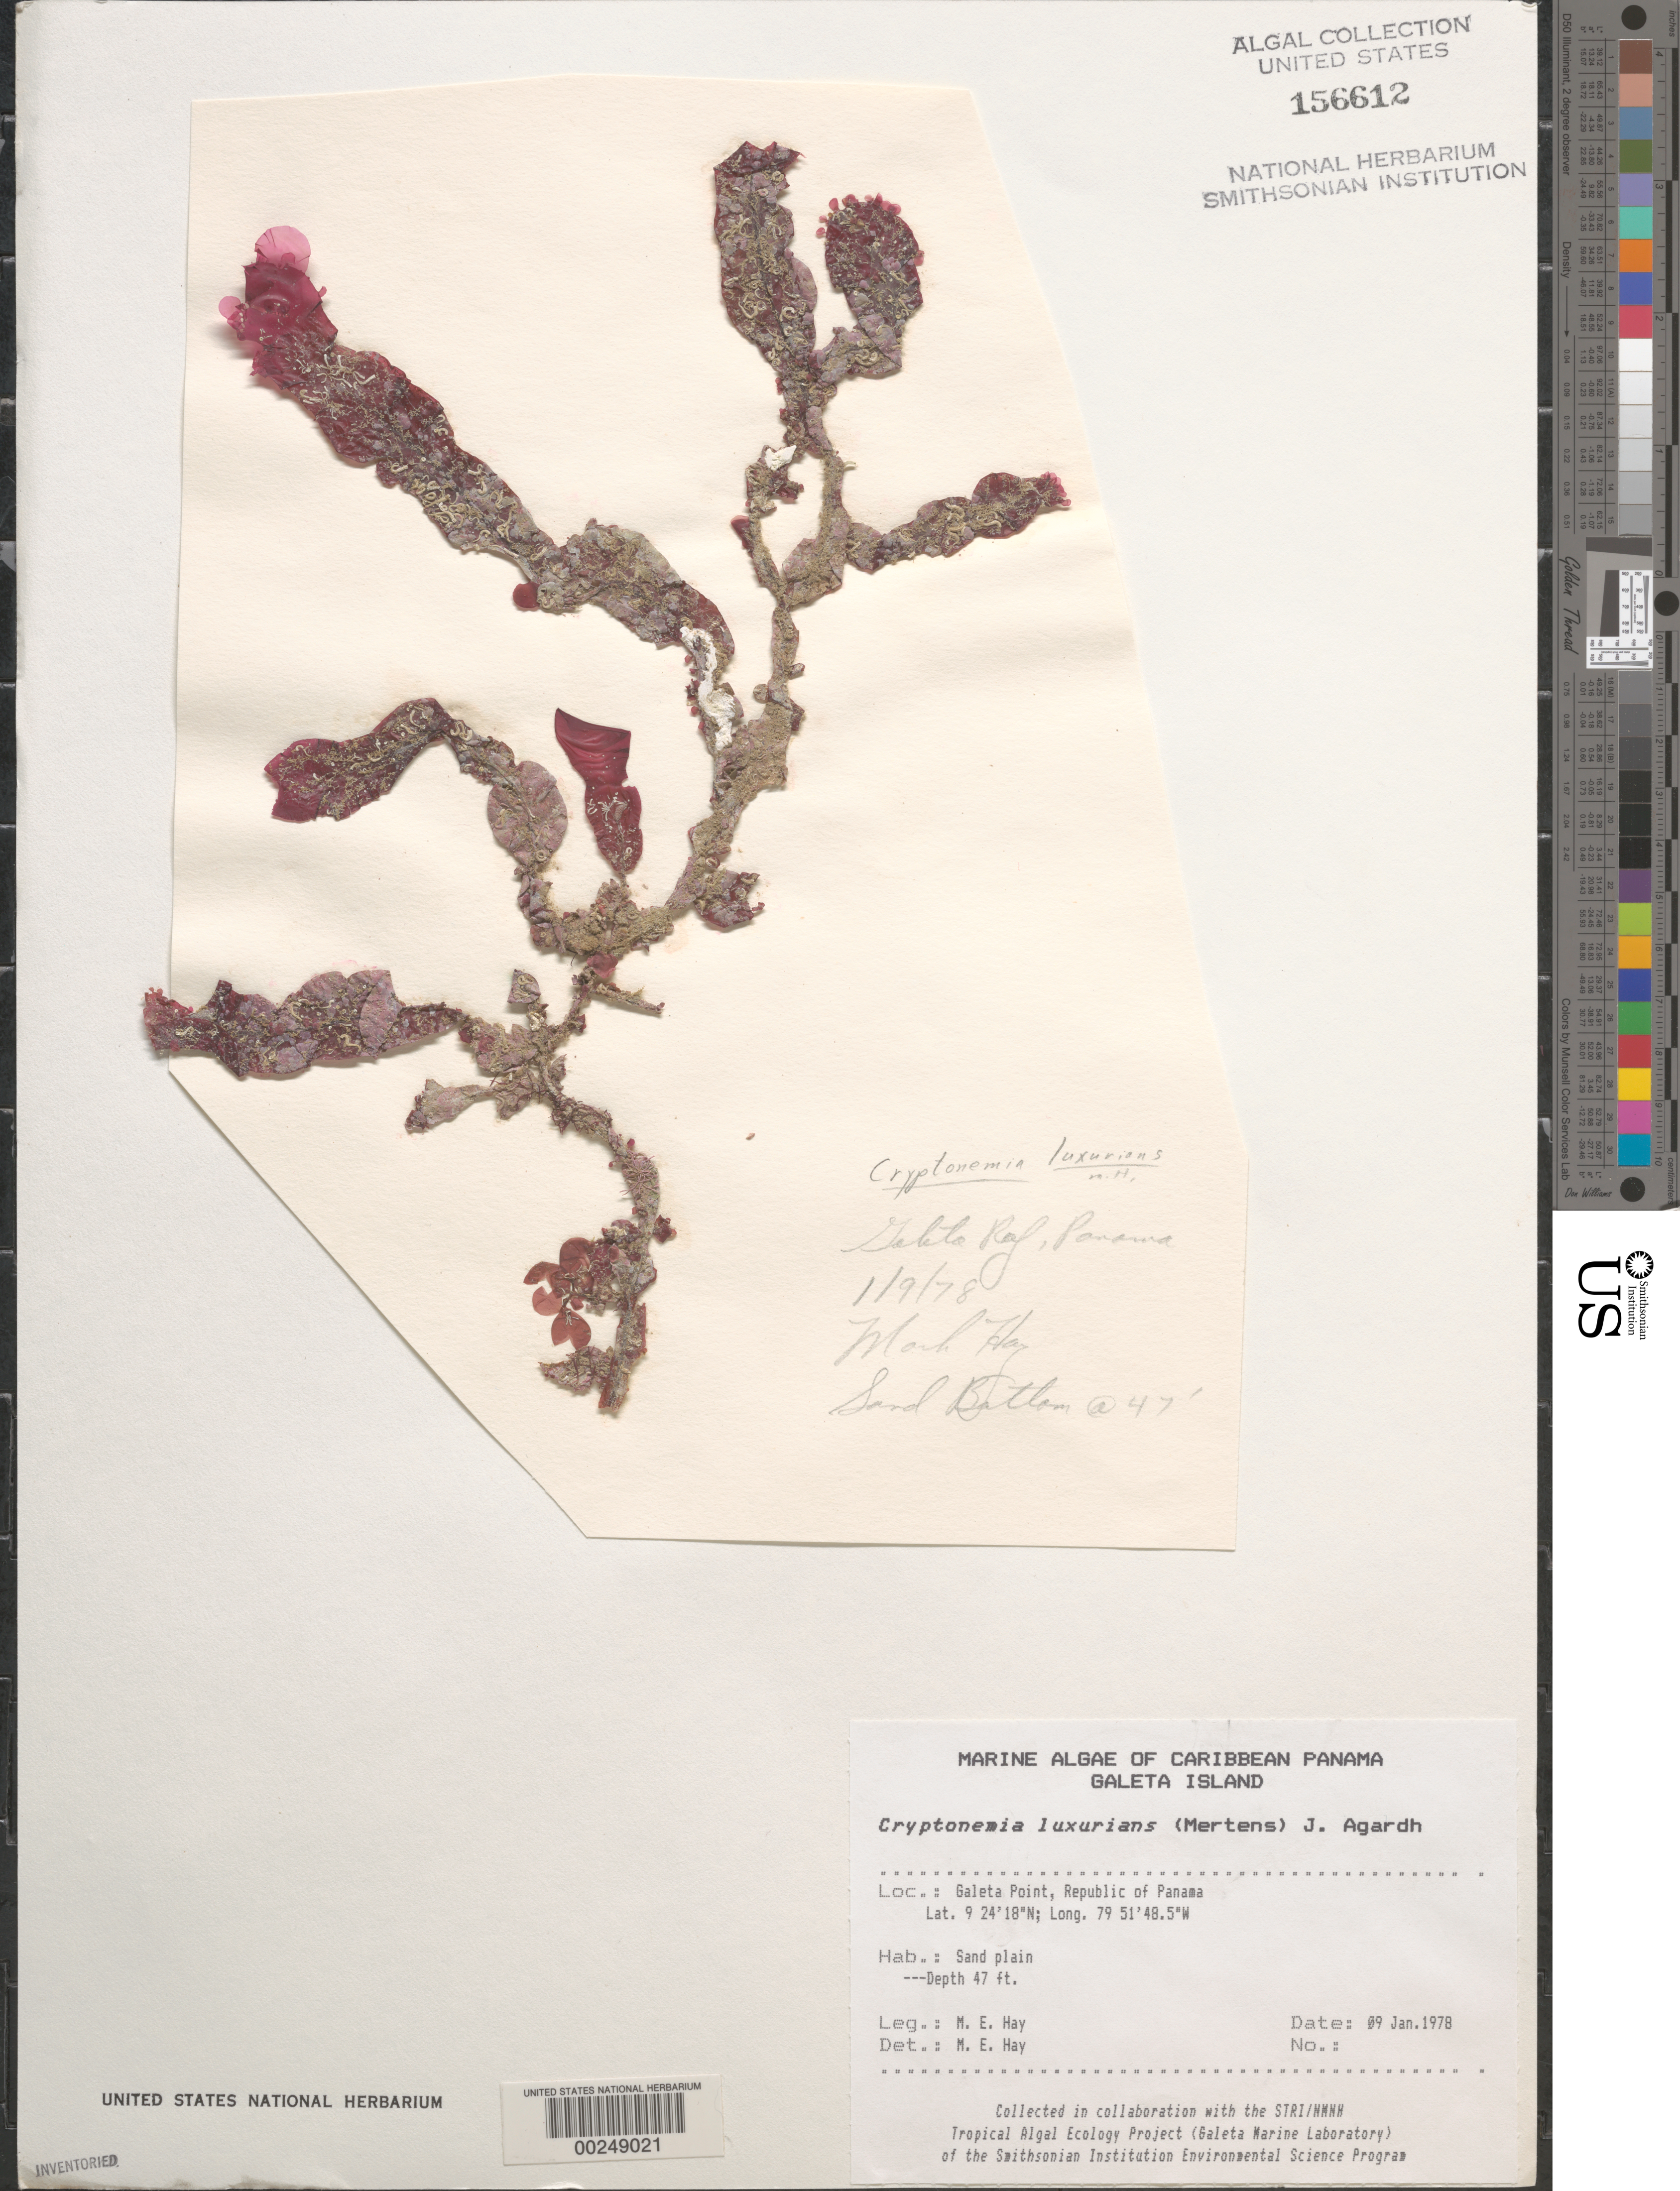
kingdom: Plantae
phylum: Rhodophyta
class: Florideophyceae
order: Halymeniales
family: Halymeniaceae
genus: Cryptonemia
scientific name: Cryptonemia seminervis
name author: (C. Agardh) J. Agardh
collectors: M. E. Hay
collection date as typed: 09 Jan 1978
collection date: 1978-01-09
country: Panama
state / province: Colón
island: Galeta Island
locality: Galeta Point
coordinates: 9 24' 18" N, 79 51' 48.5" W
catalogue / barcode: US 156612